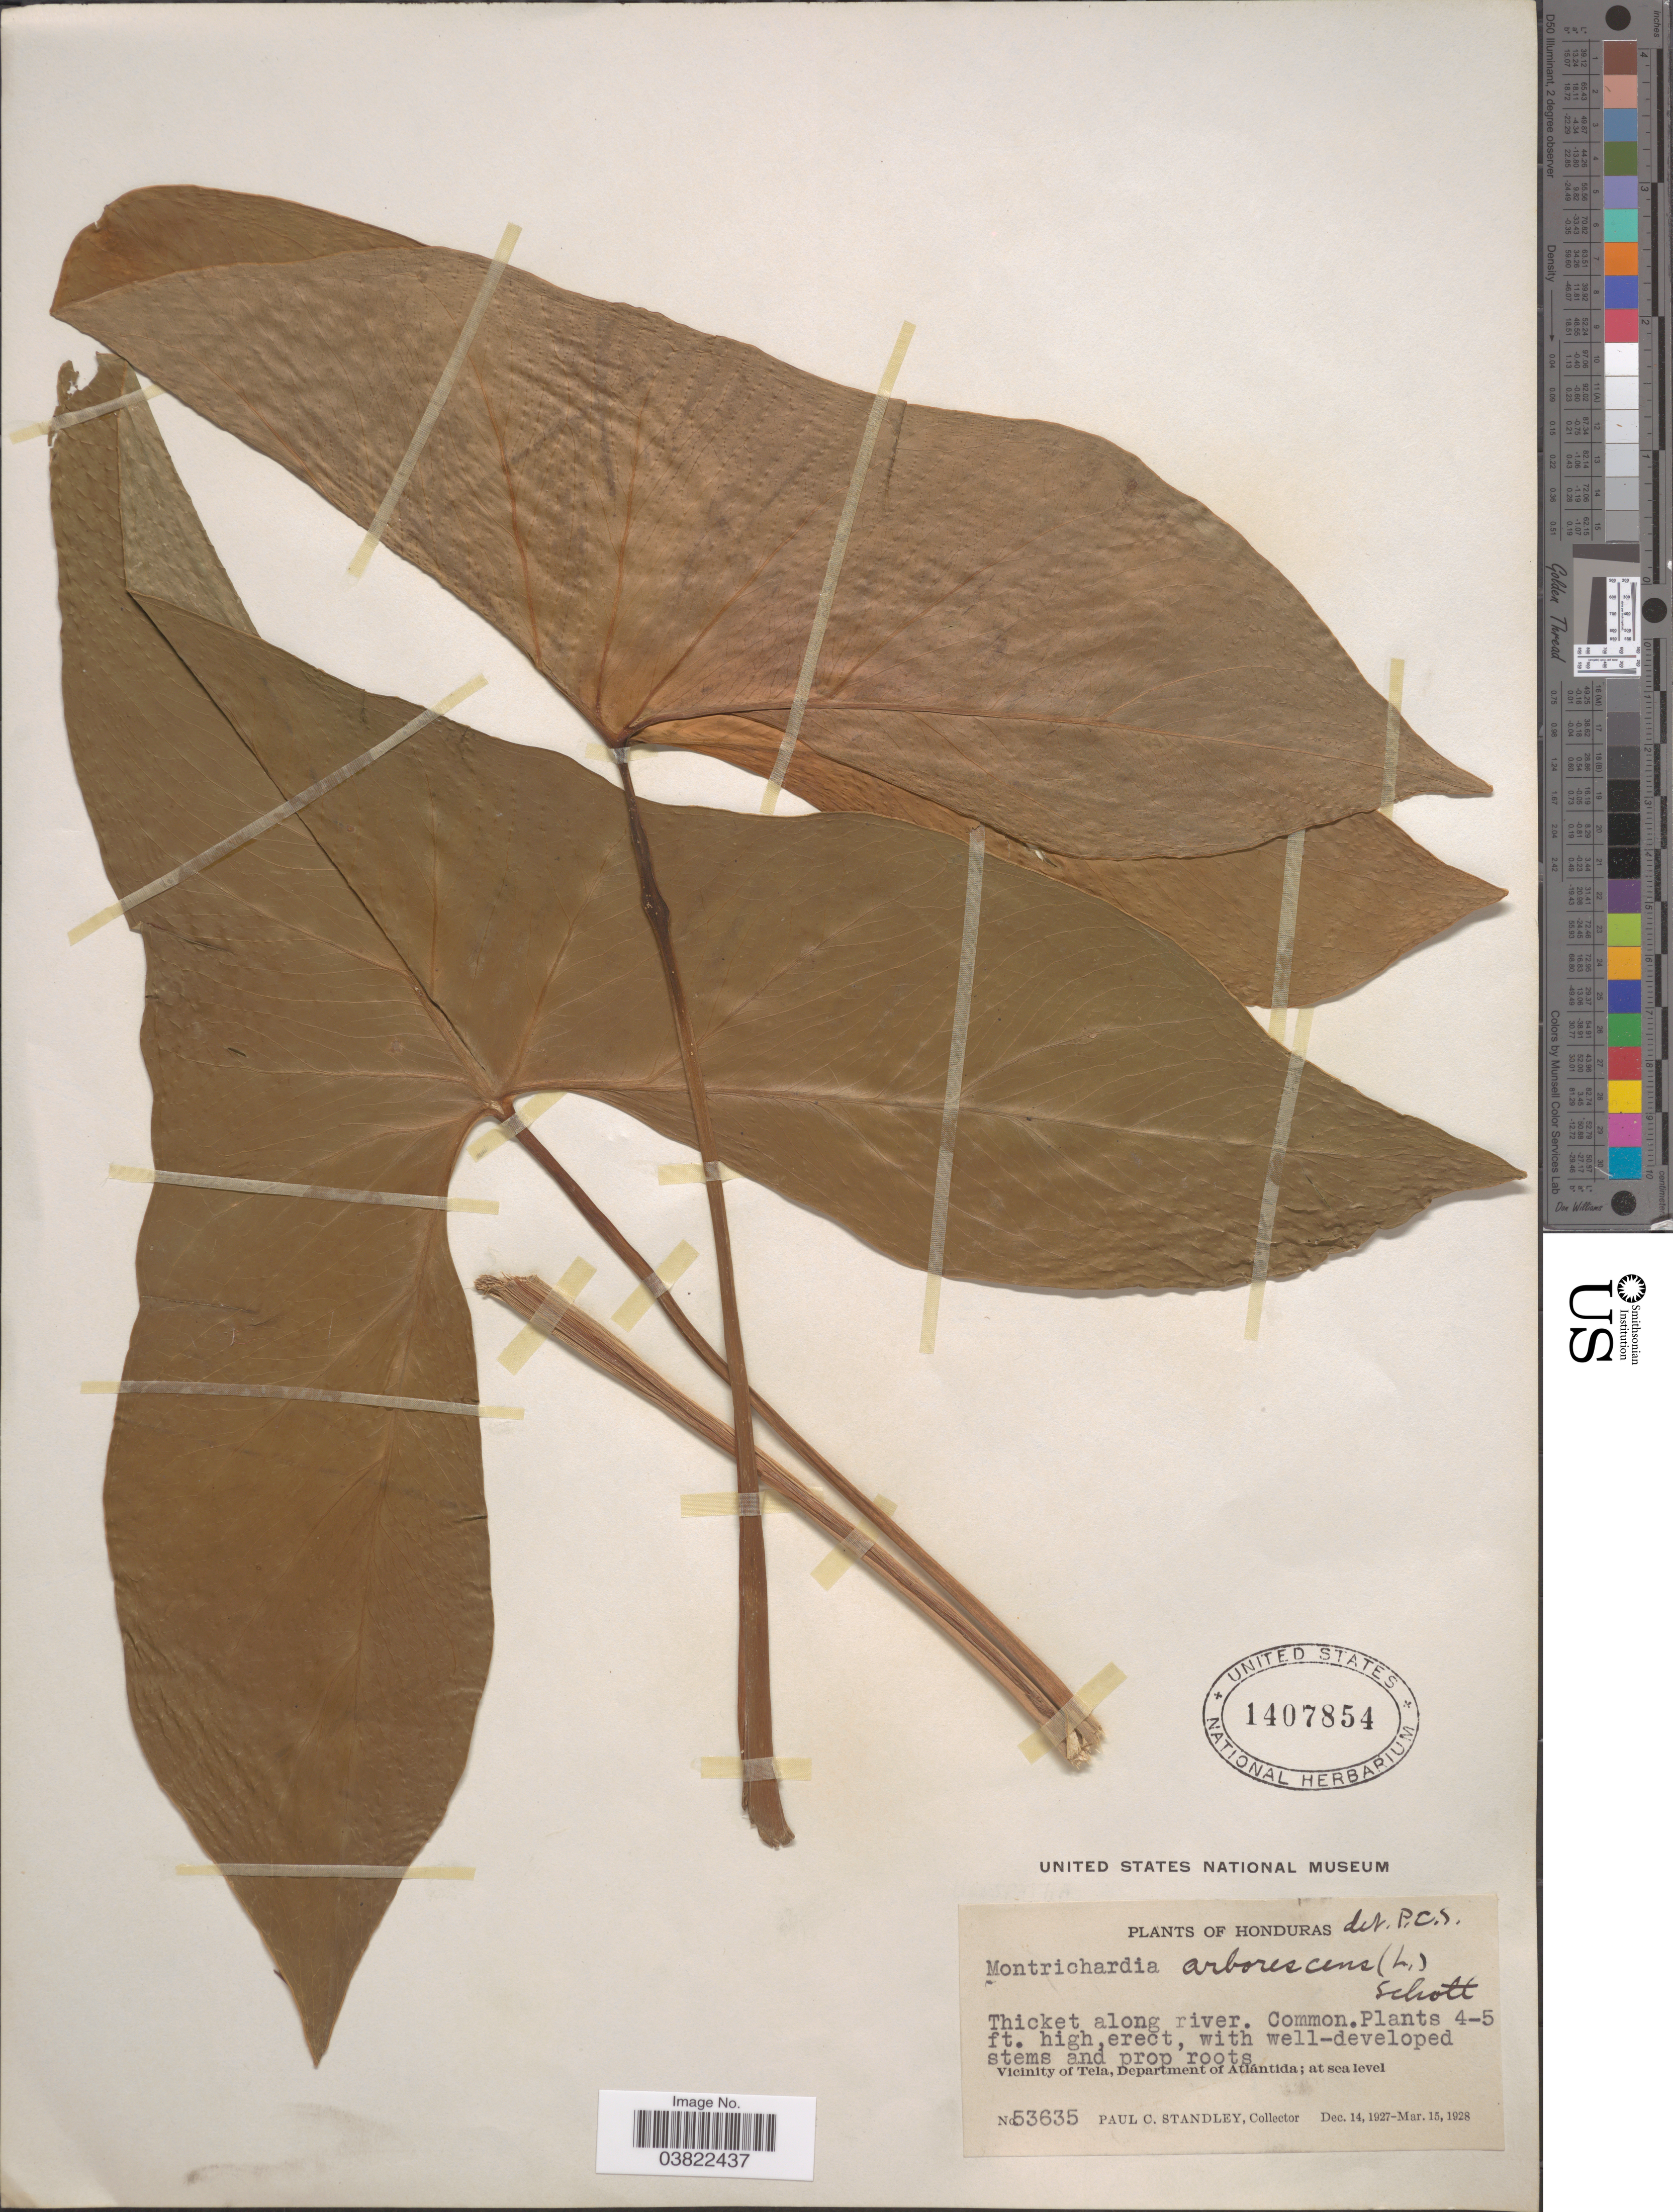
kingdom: Plantae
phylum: Tracheophyta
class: Liliopsida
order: Alismatales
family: Araceae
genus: Montrichardia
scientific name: Montrichardia arborea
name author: (Kunth) Schott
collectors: P. C. Standley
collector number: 53635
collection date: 1927-12-14/1928-03-15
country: Honduras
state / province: Atlantida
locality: Thicket along river. Vicinity of Tela, Department of Atlántida.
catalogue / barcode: US 1407854